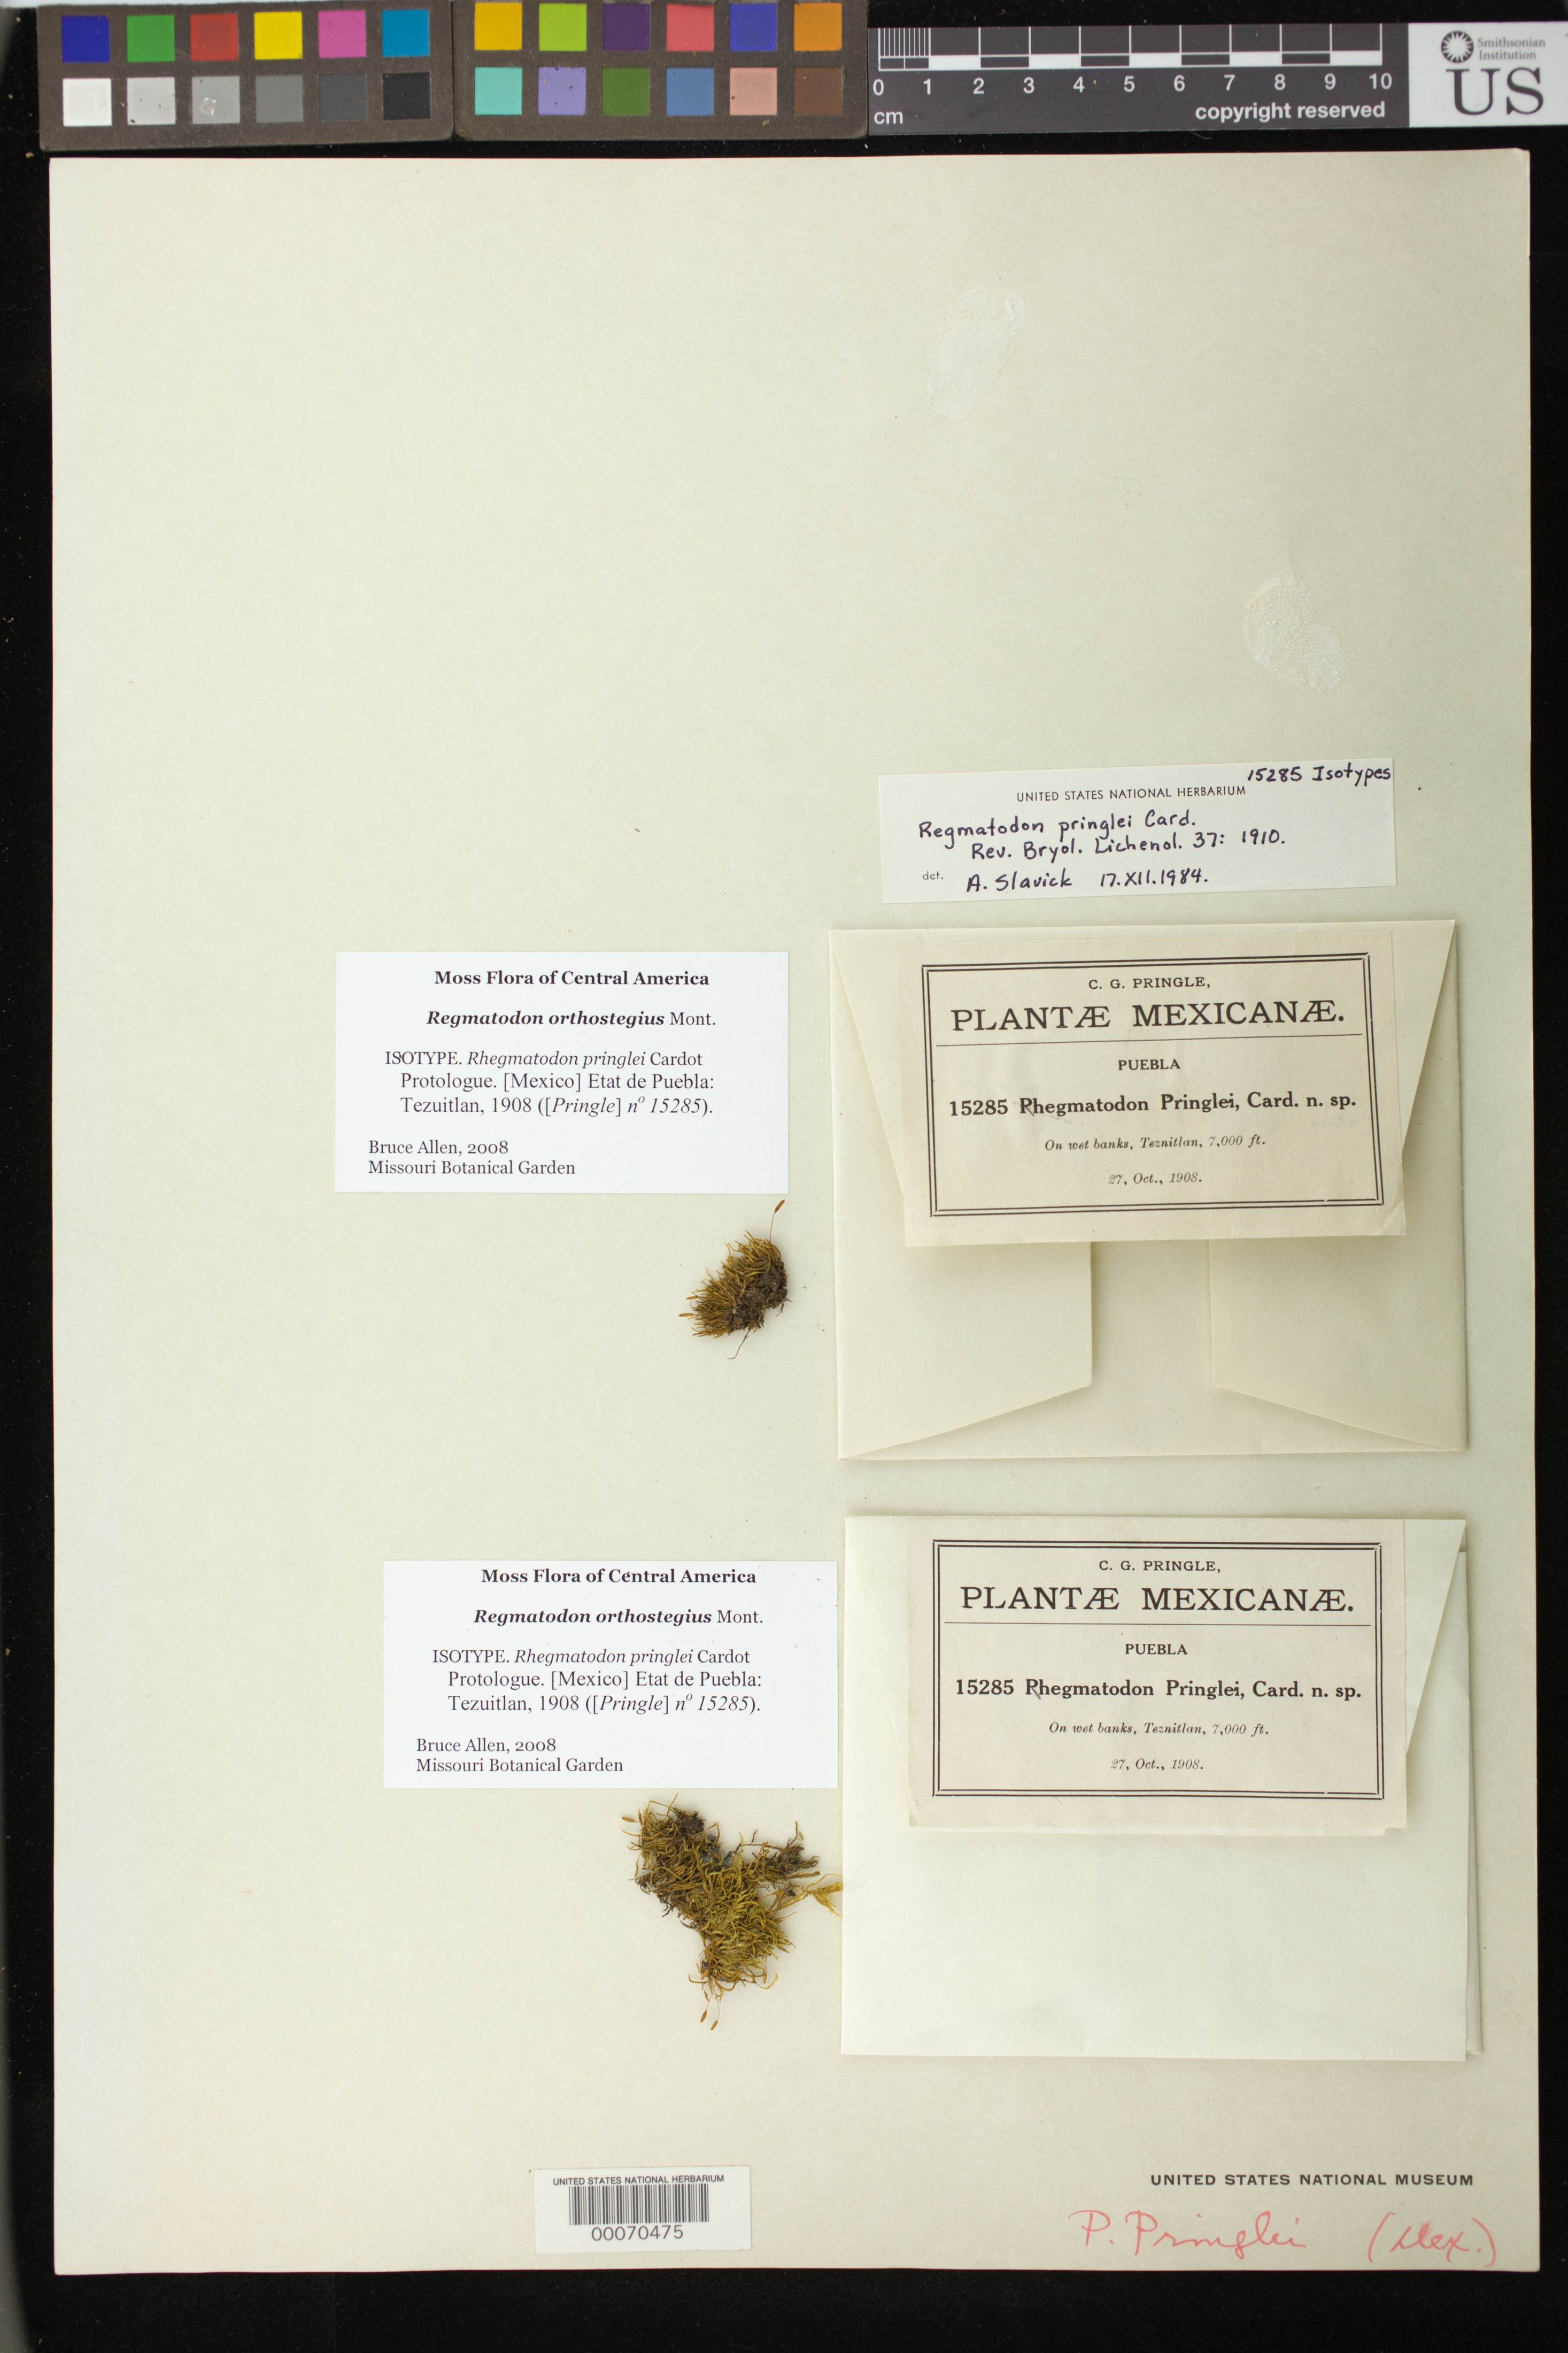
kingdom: Plantae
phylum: Bryophyta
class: Bryopsida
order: Hypnales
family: Regmatodontaceae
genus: Regmatodon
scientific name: Regmatodon pringlei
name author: Cardot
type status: Isotype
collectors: C. G. Pringle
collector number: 15285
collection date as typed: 27 Oct 1908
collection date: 1908-10-27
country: Mexico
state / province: Puebla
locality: Tezuitlan.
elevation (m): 2134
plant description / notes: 2 packets mounted on sheet (same label data on both)